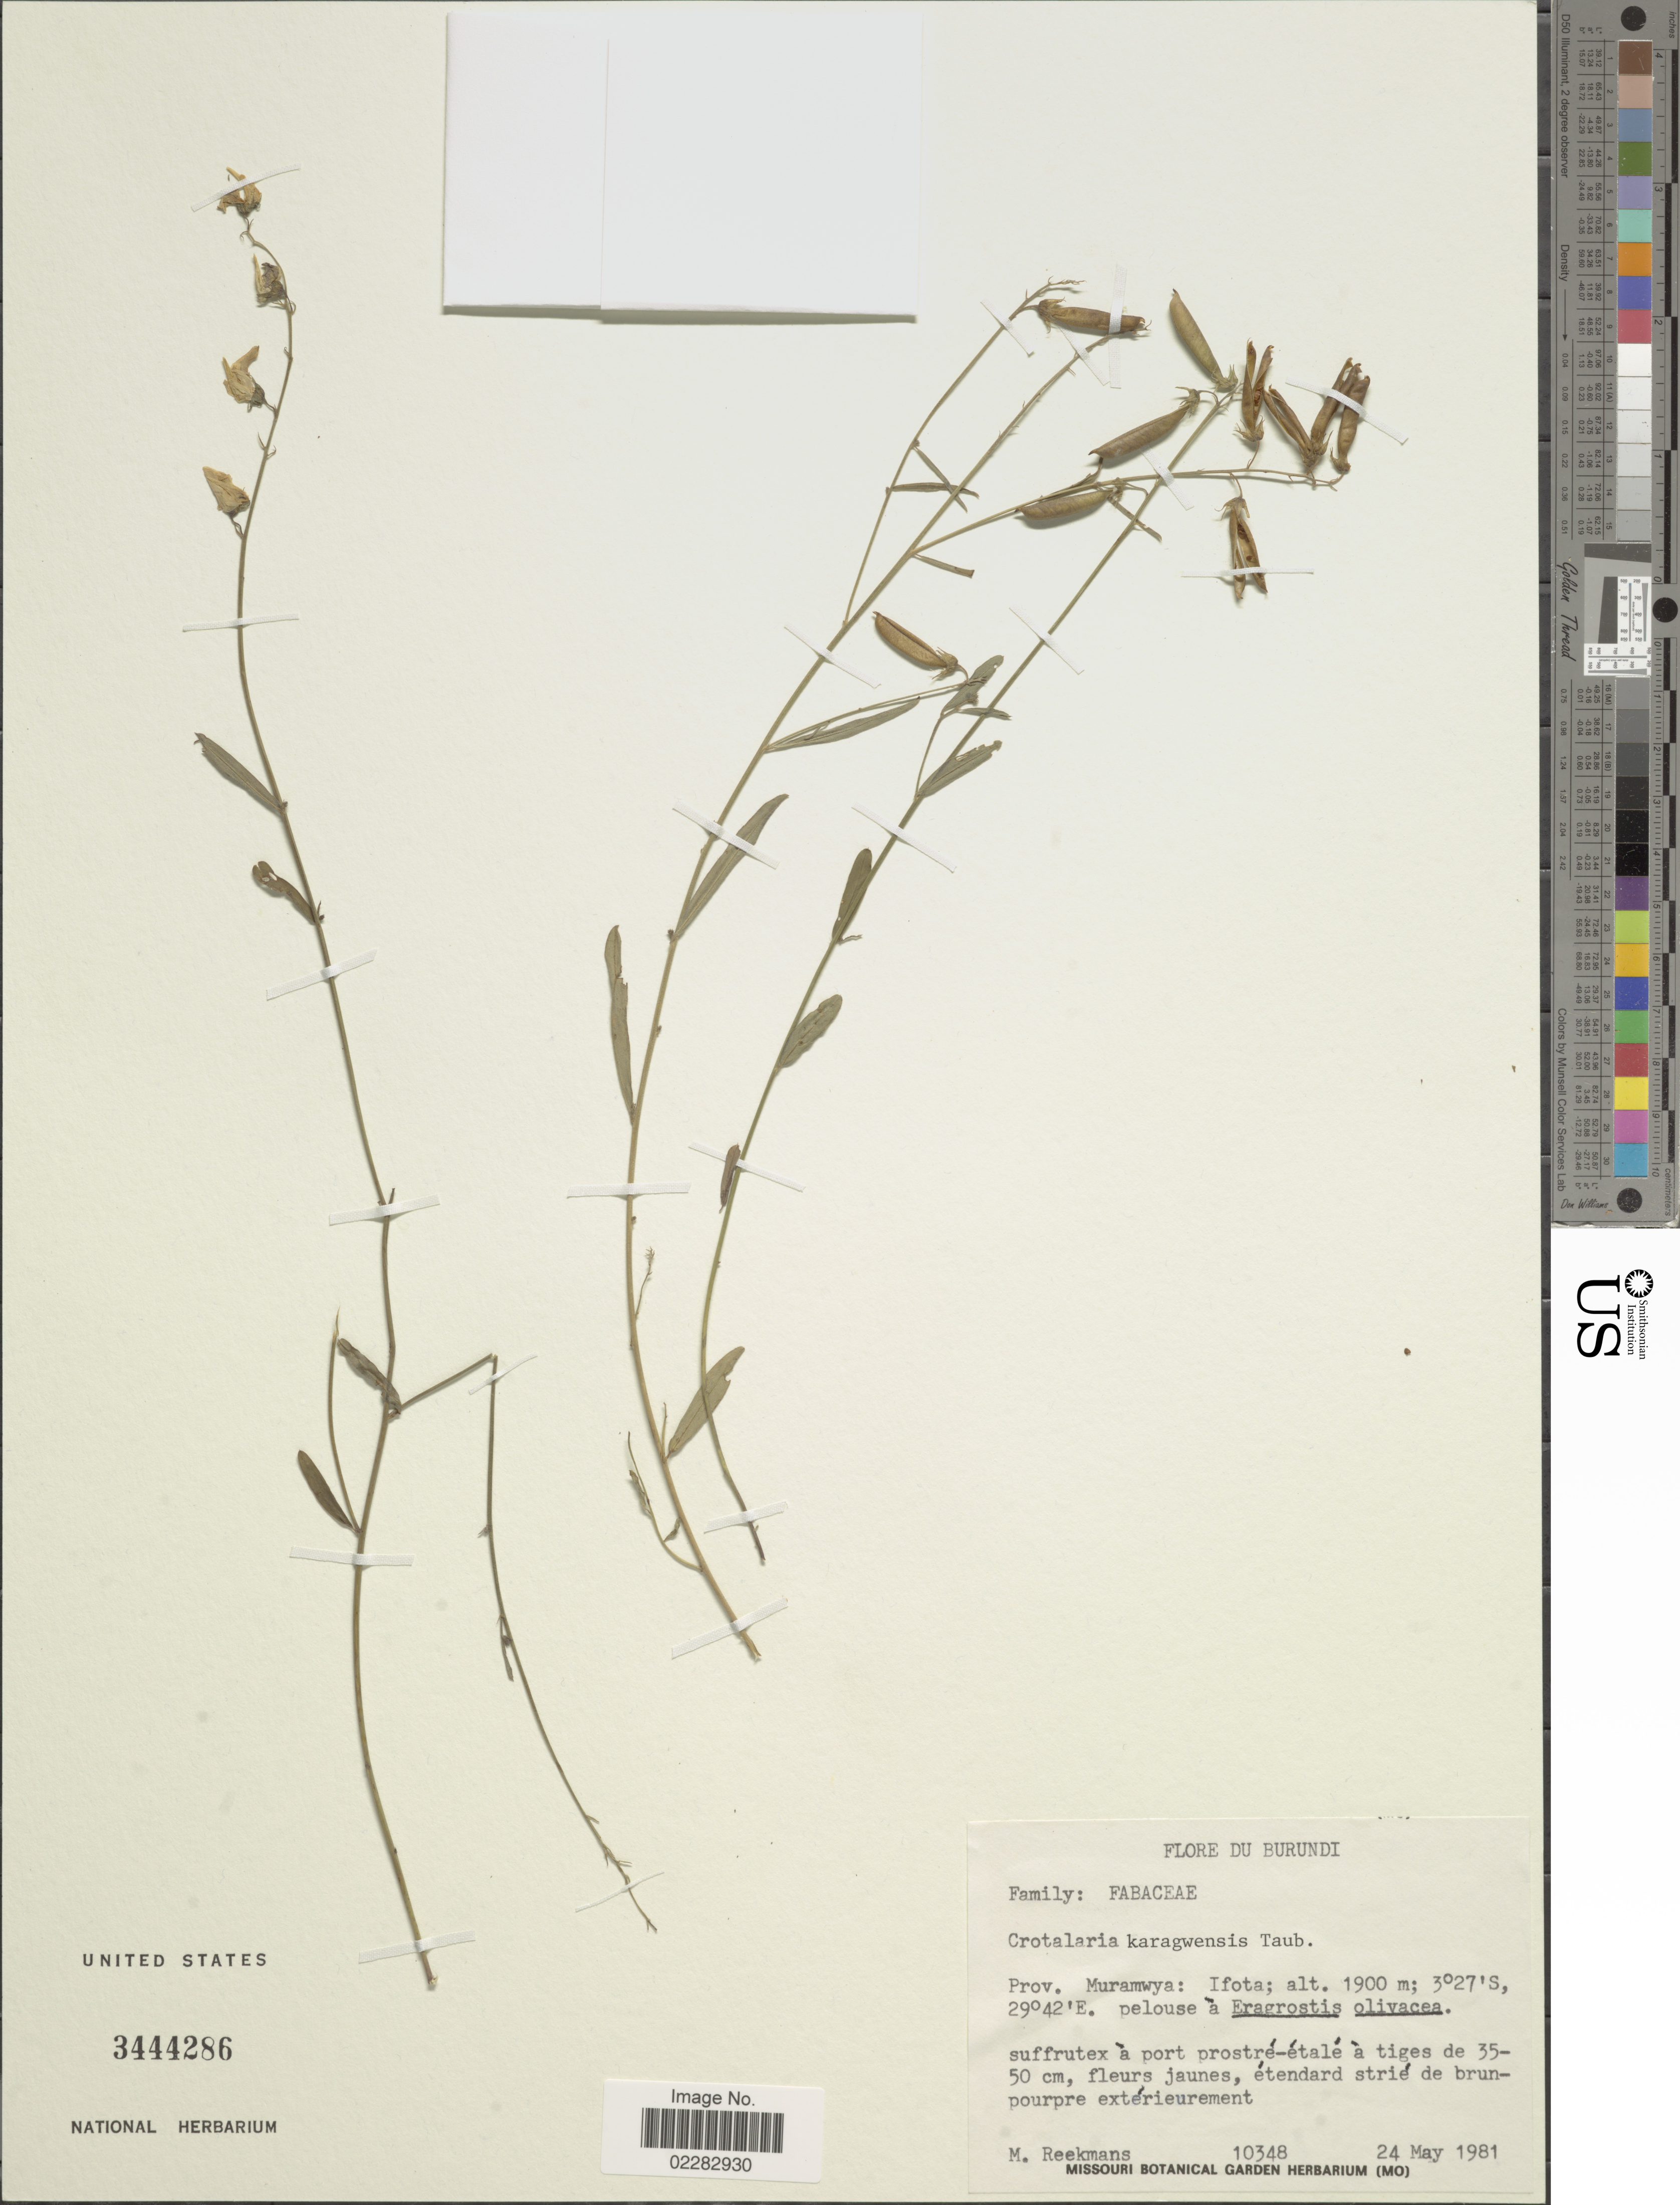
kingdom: Plantae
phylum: Tracheophyta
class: Magnoliopsida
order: Fabales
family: Fabaceae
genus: Crotalaria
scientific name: Crotalaria karagwensis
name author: Taub.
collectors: M. Reekmans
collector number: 10348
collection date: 1981-05-24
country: Burundi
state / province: Muramvya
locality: Ifota.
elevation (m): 1900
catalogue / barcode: US 3444286